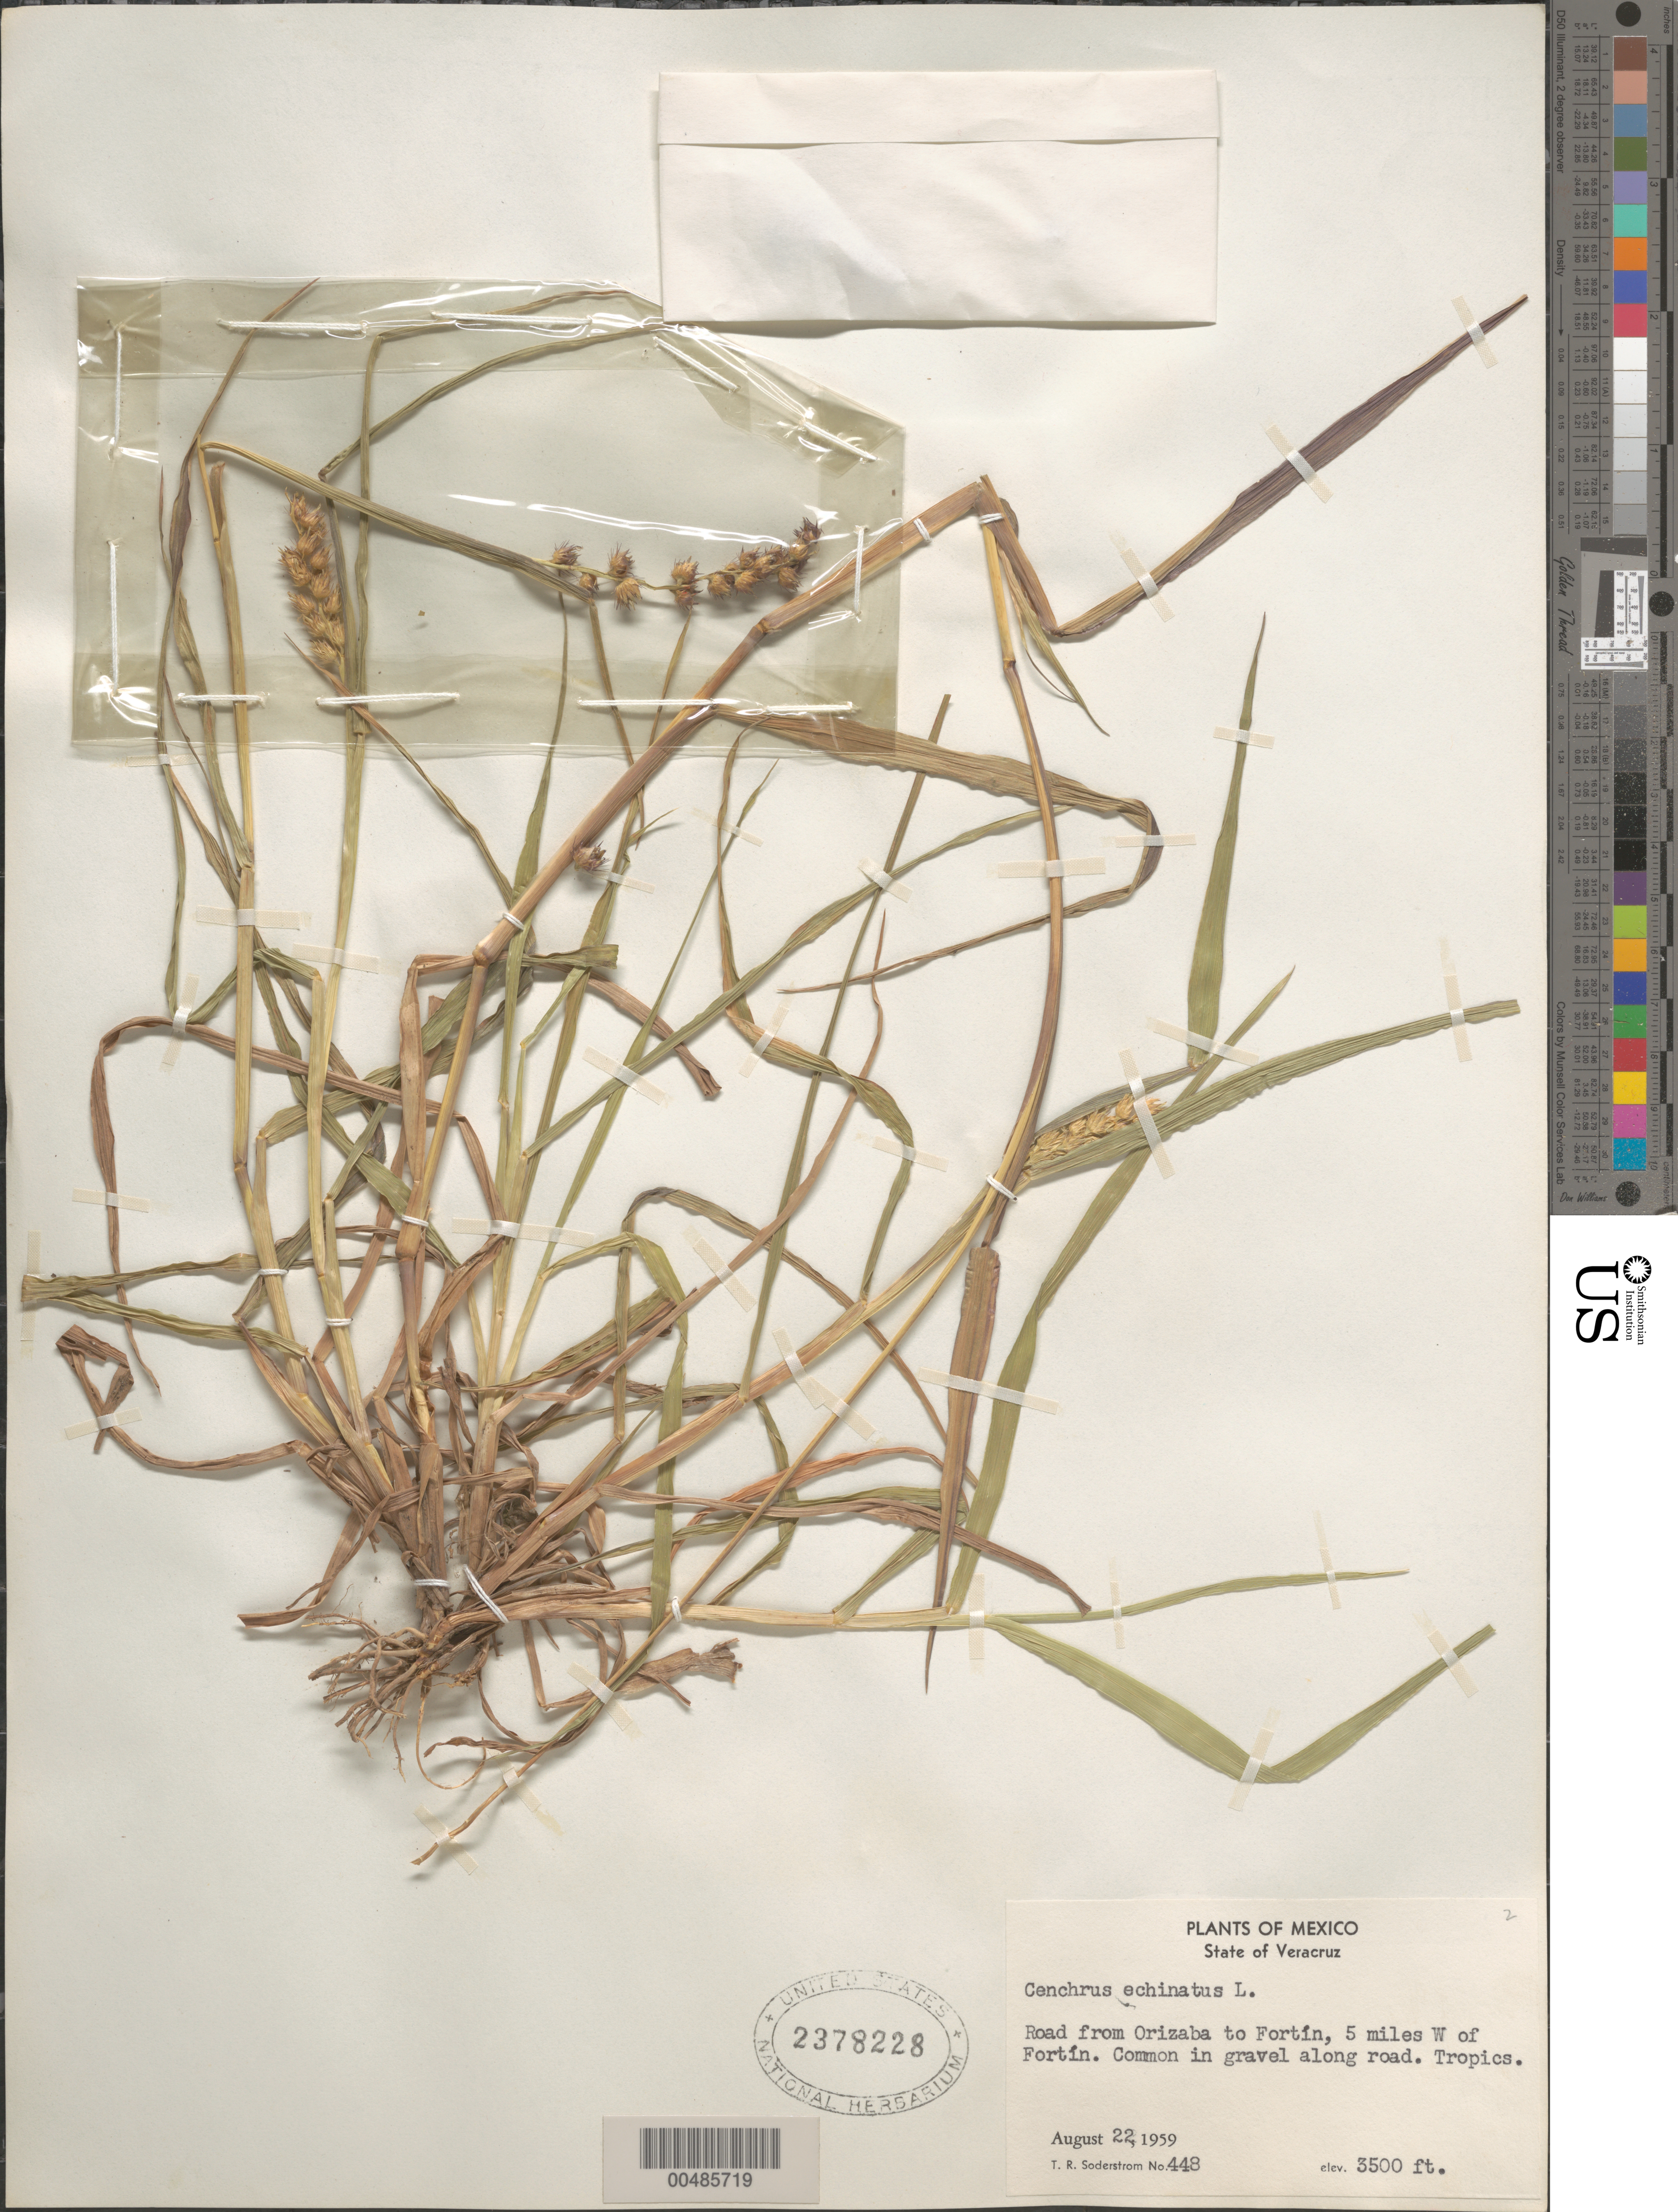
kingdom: Plantae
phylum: Tracheophyta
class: Liliopsida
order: Poales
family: Poaceae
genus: Cenchrus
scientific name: Cenchrus echinatus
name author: L.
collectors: T. R. Soderstrom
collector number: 448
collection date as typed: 22 Aug 1959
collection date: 1959-08-22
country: Mexico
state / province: Veracruz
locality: Rd from Orizaba to Fortin, 5 mi W of Fortin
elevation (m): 1067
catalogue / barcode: US 2378228